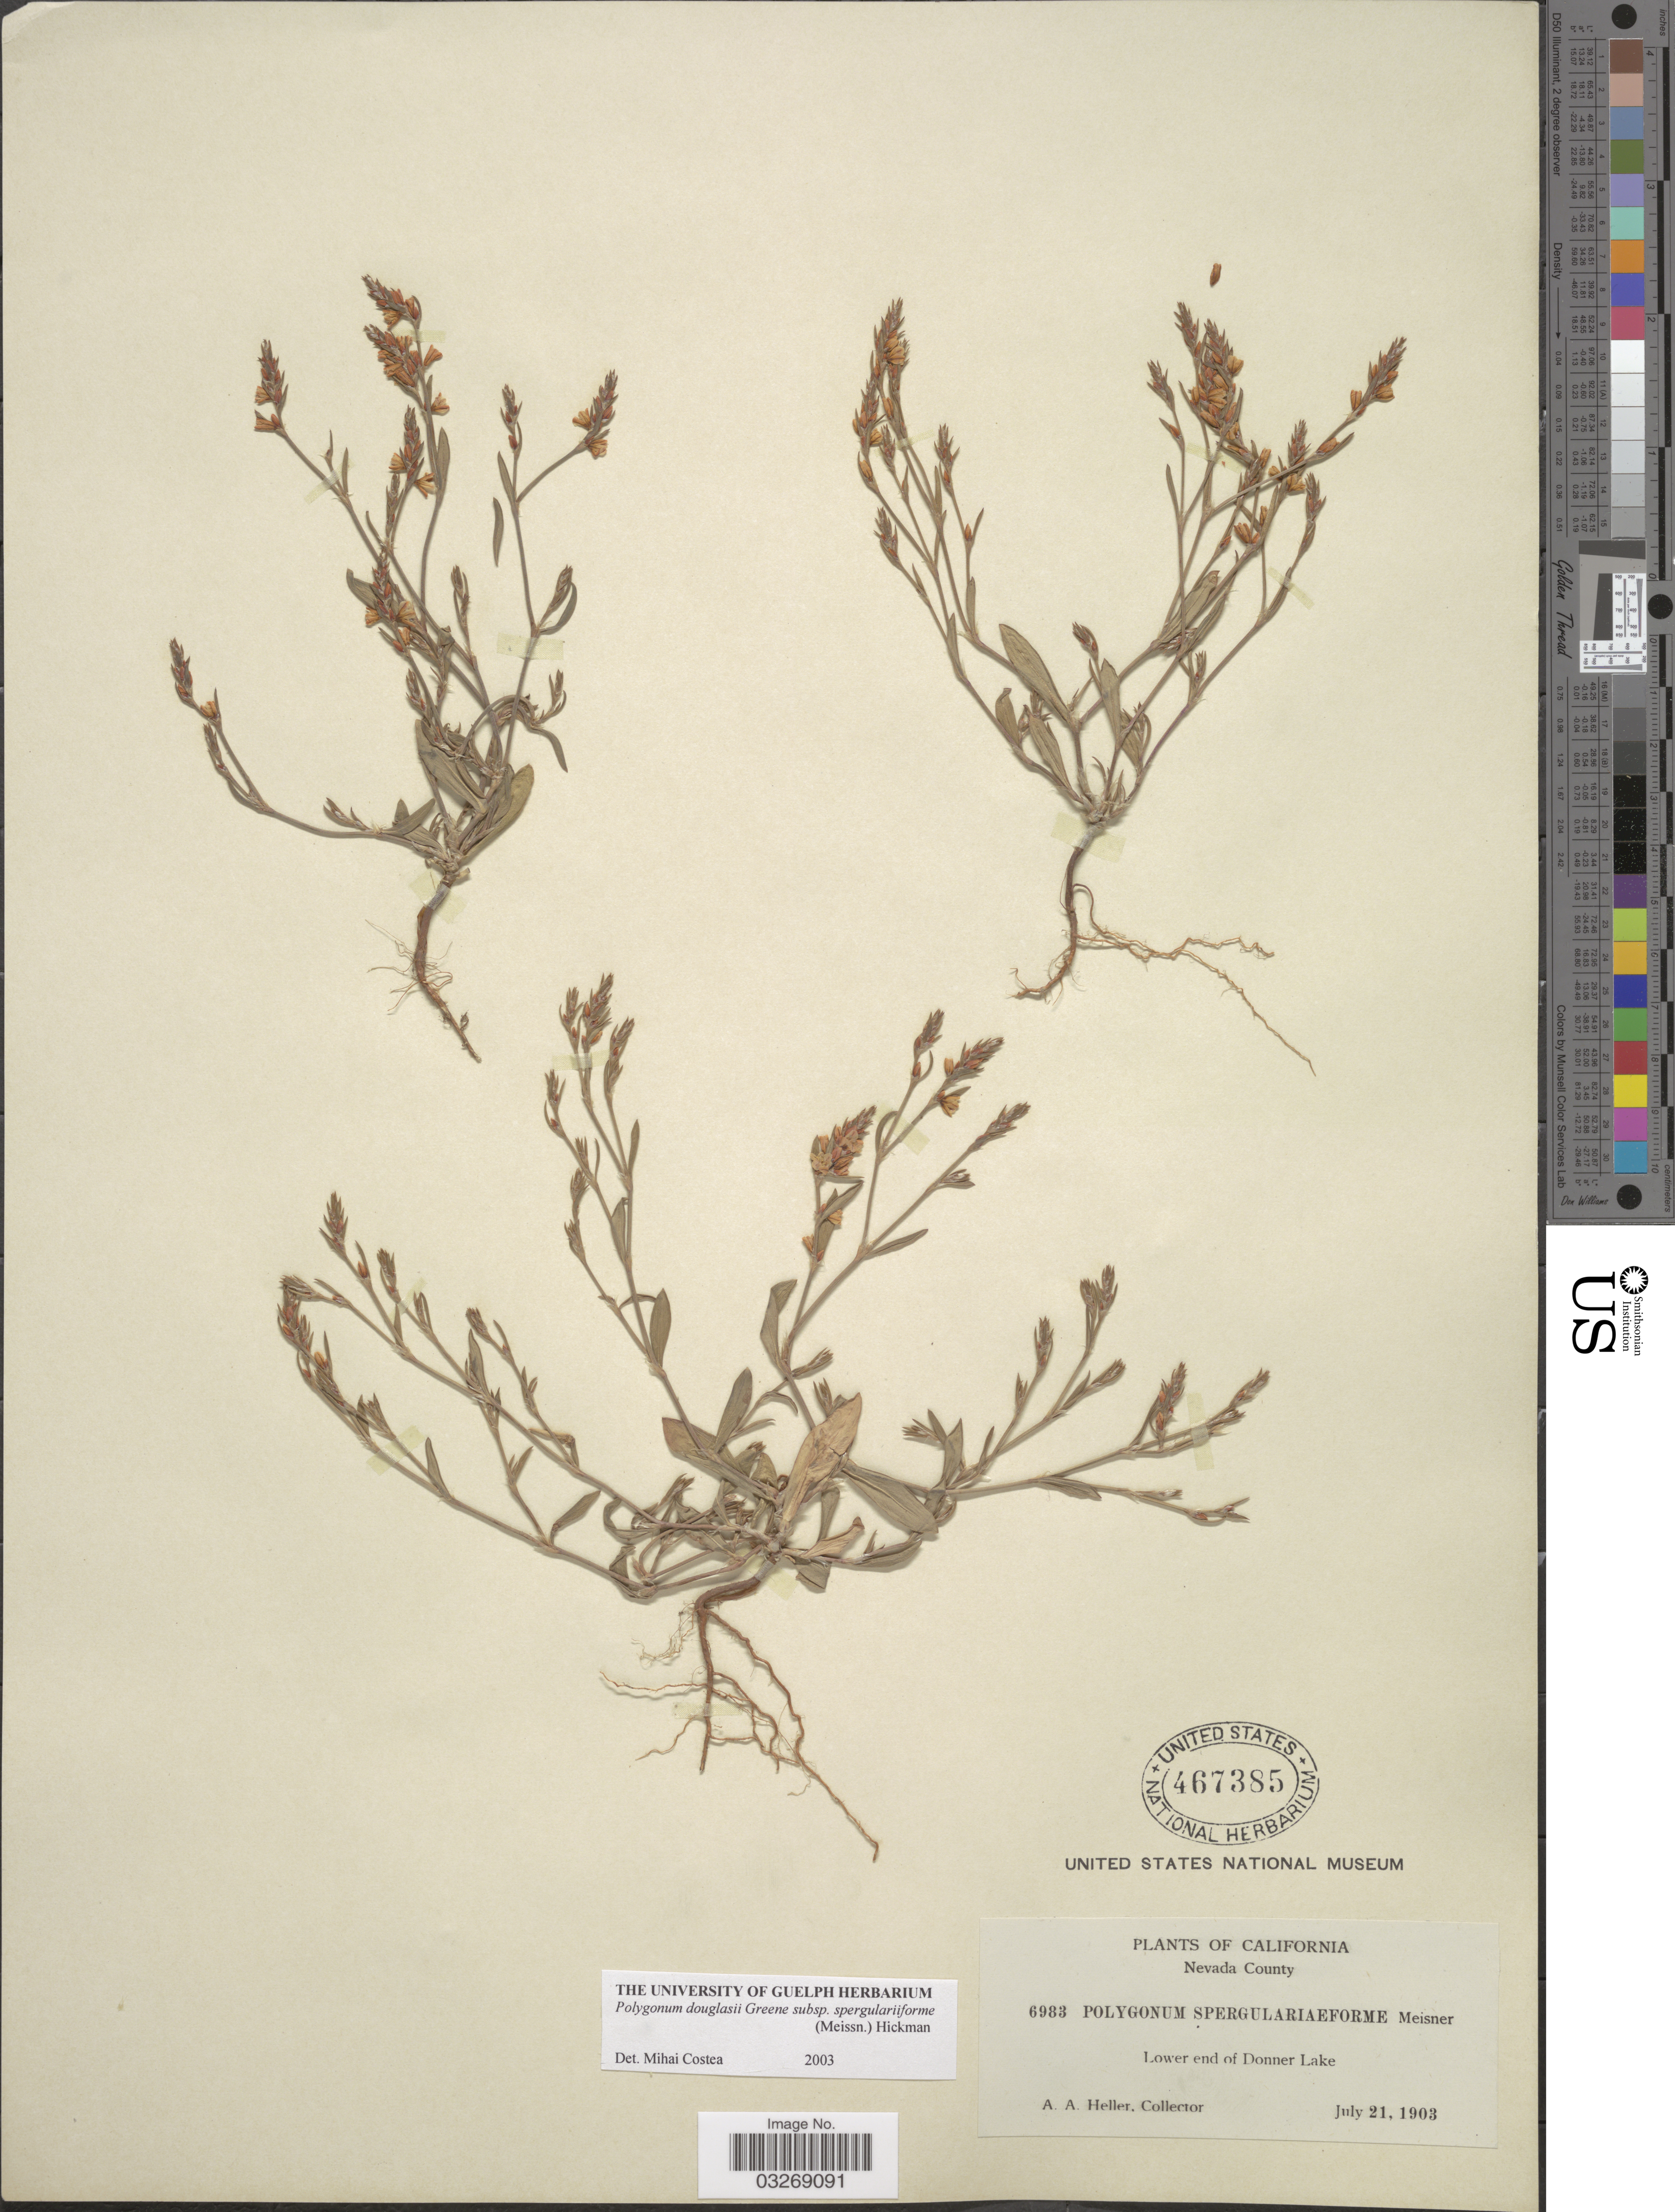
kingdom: Plantae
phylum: Tracheophyta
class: Magnoliopsida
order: Caryophyllales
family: Polygonaceae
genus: Polygonum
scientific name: Polygonum douglasii subsp. spergulariiforme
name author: (Meisn. ex Small) Hickman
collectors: A. A. Heller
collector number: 6983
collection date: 1903-07-21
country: United States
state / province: California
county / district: Nevada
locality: Nevada County. Lower end of Donner Lake.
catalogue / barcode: US 467385